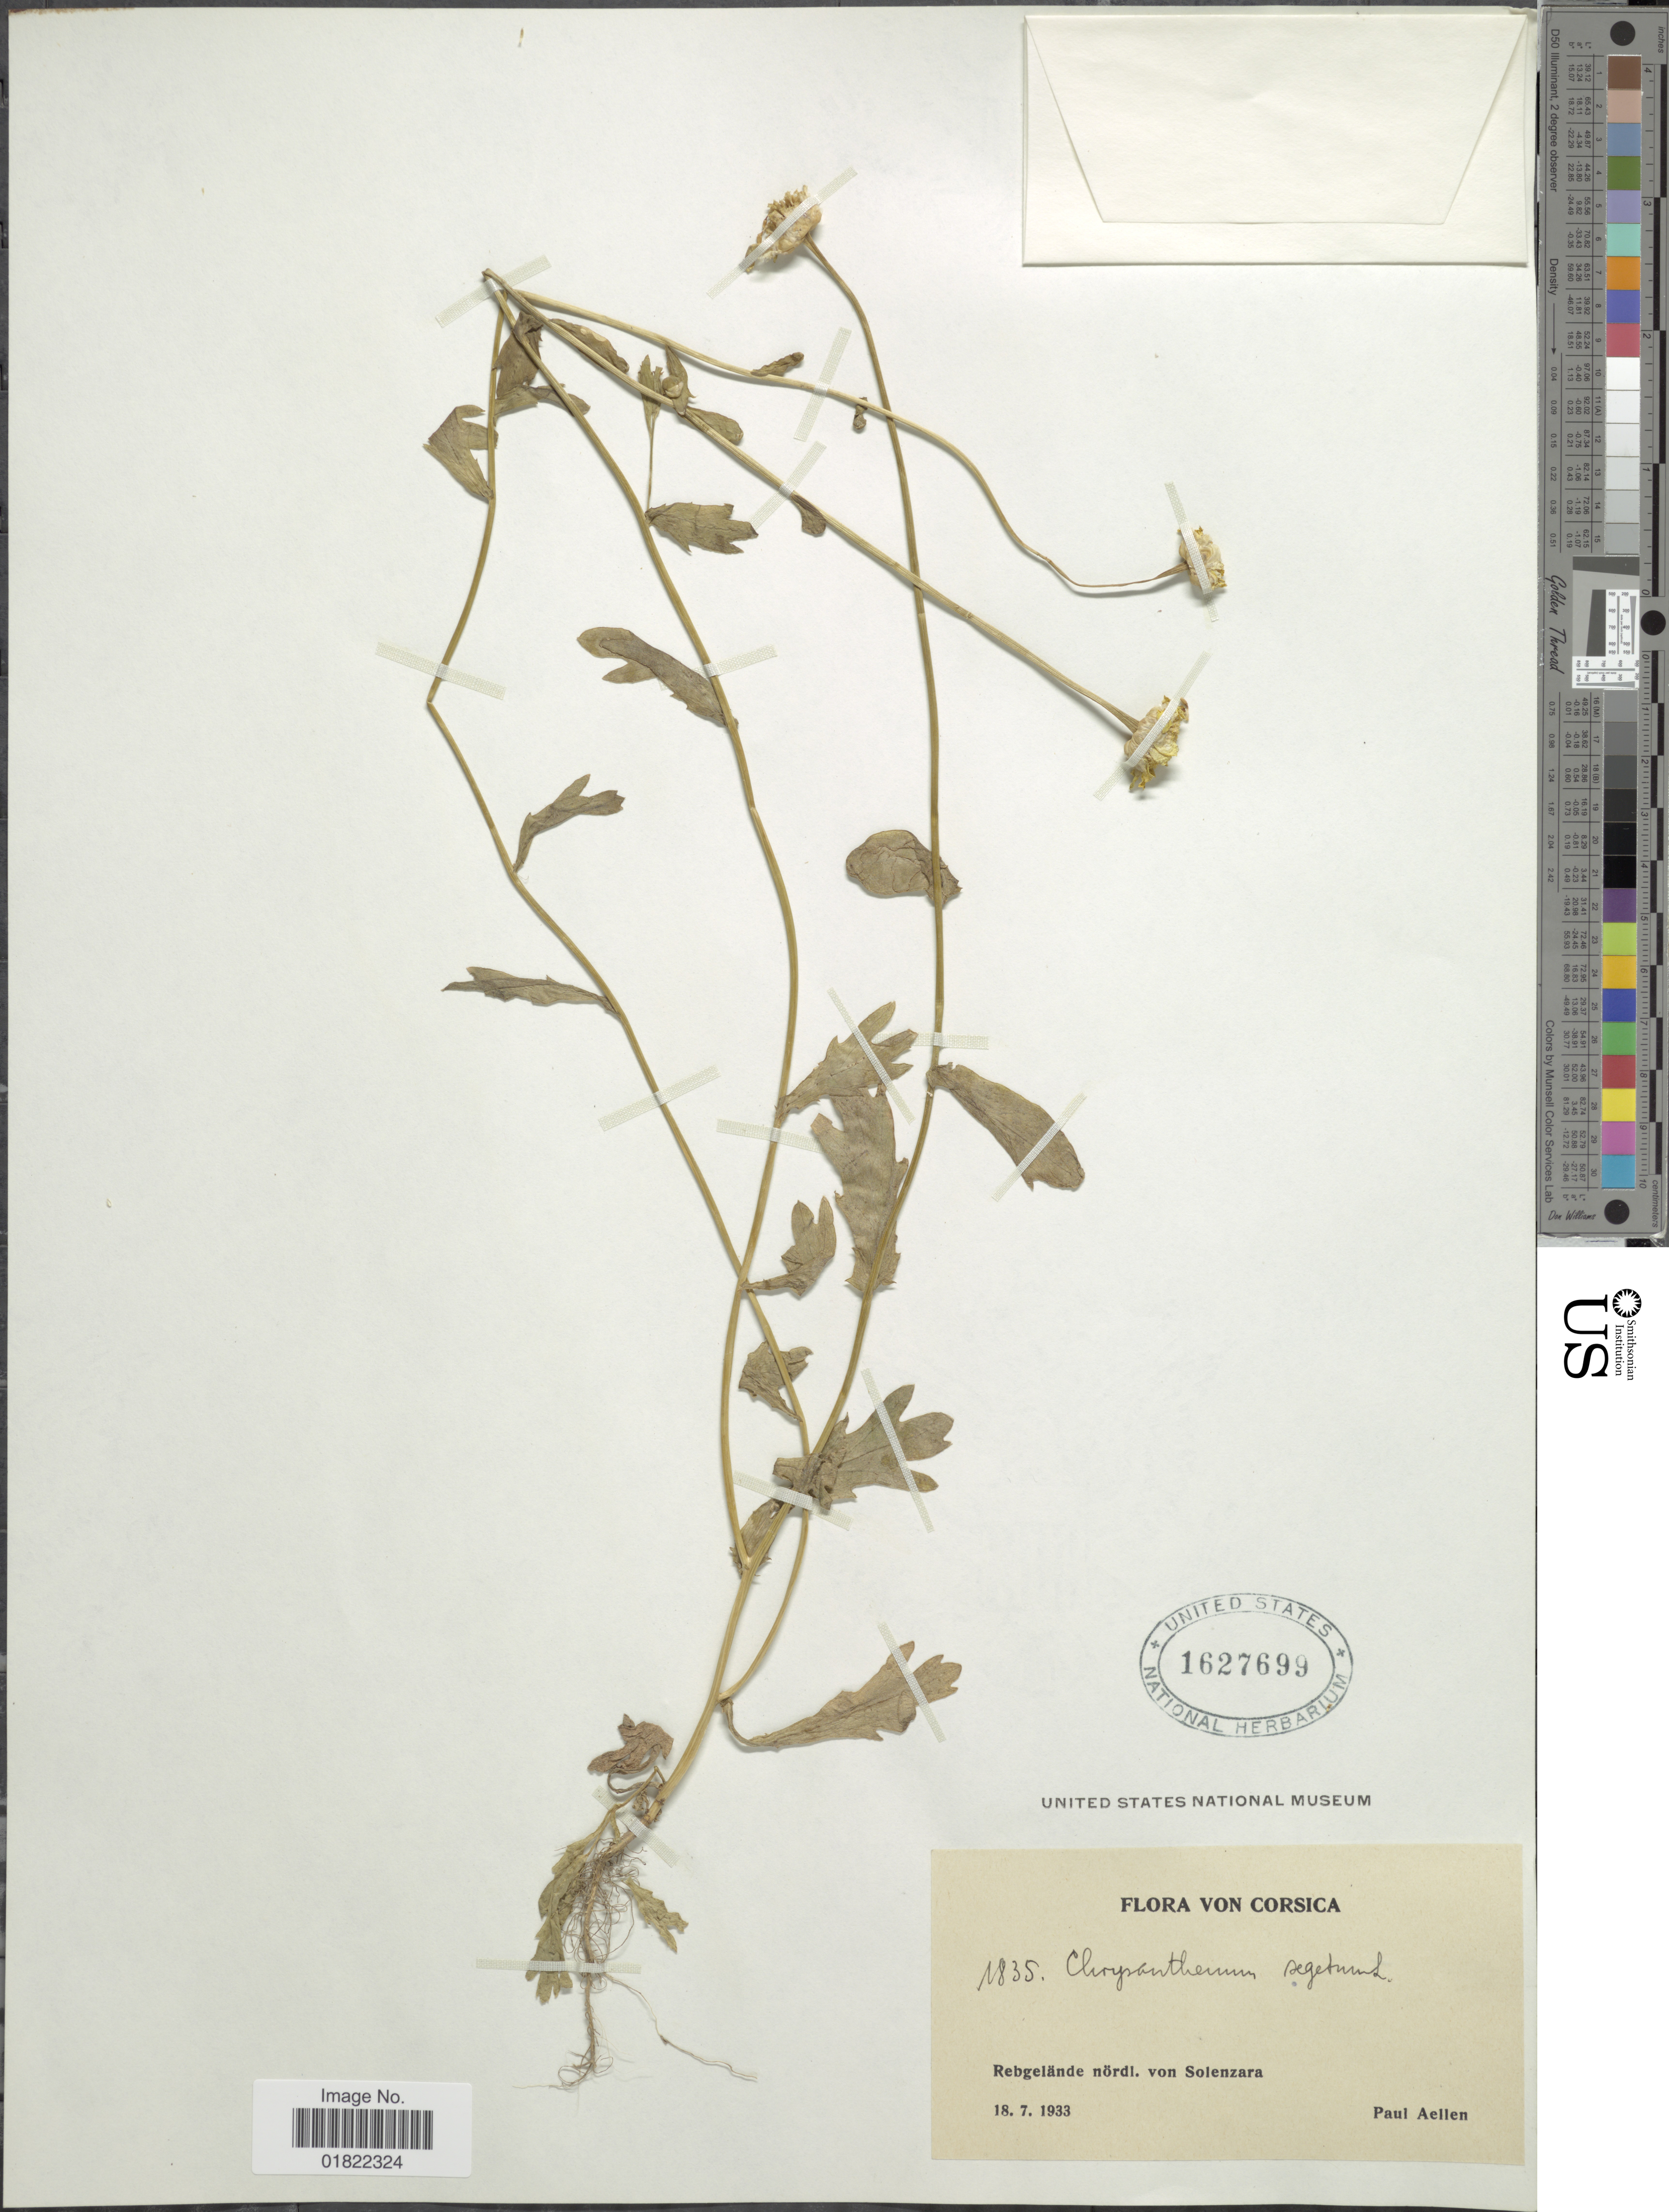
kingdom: Plantae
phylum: Tracheophyta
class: Magnoliopsida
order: Asterales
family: Asteraceae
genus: Chrysanthemum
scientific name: Chrysanthemum segetum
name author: L.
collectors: P. Aellen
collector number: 1835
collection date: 1933-07-18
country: France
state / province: Corsica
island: Corse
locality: Corsica, Rebgelande nordl., von Solenzara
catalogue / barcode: US 1627699